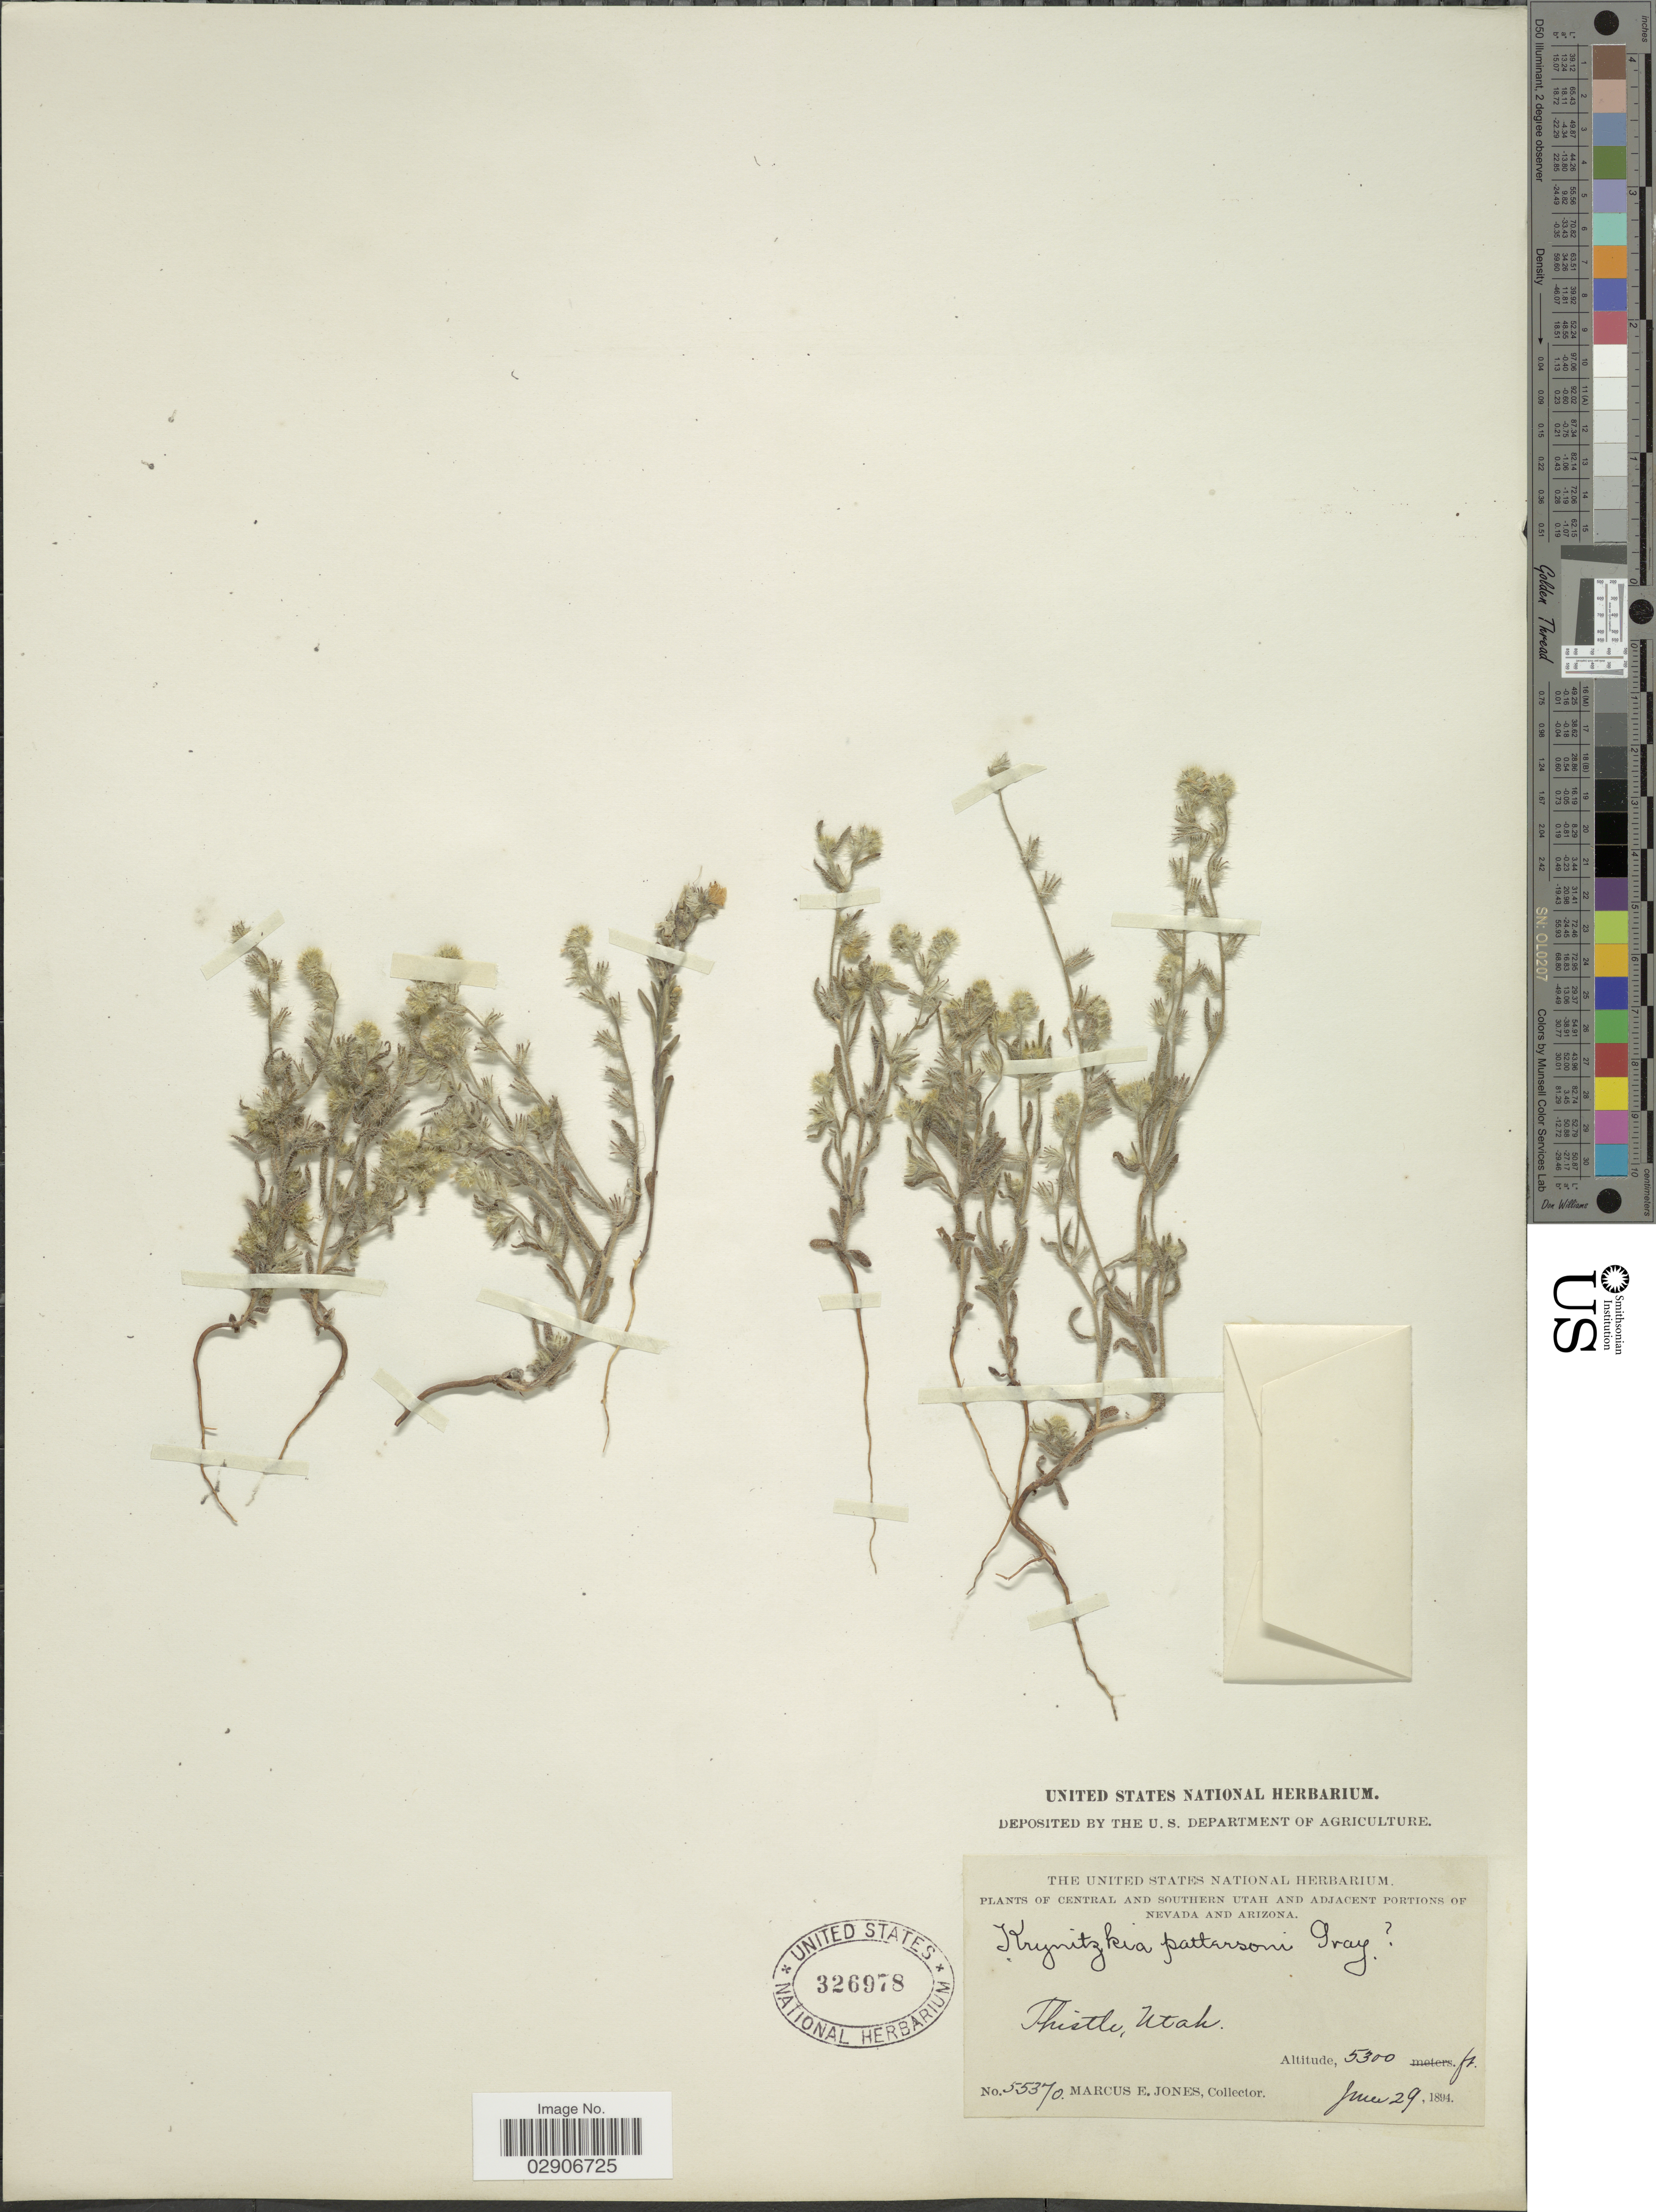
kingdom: Plantae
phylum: Tracheophyta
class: Magnoliopsida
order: Boraginales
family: Boraginaceae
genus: Cryptantha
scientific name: Cryptantha ambigua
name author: (A. Gray) Greene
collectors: M. E. Jones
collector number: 55370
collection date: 1894-06-29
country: United States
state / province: Utah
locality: Thistle, Utah. Central and Southern Utah.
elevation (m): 1615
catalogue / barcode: US 326978